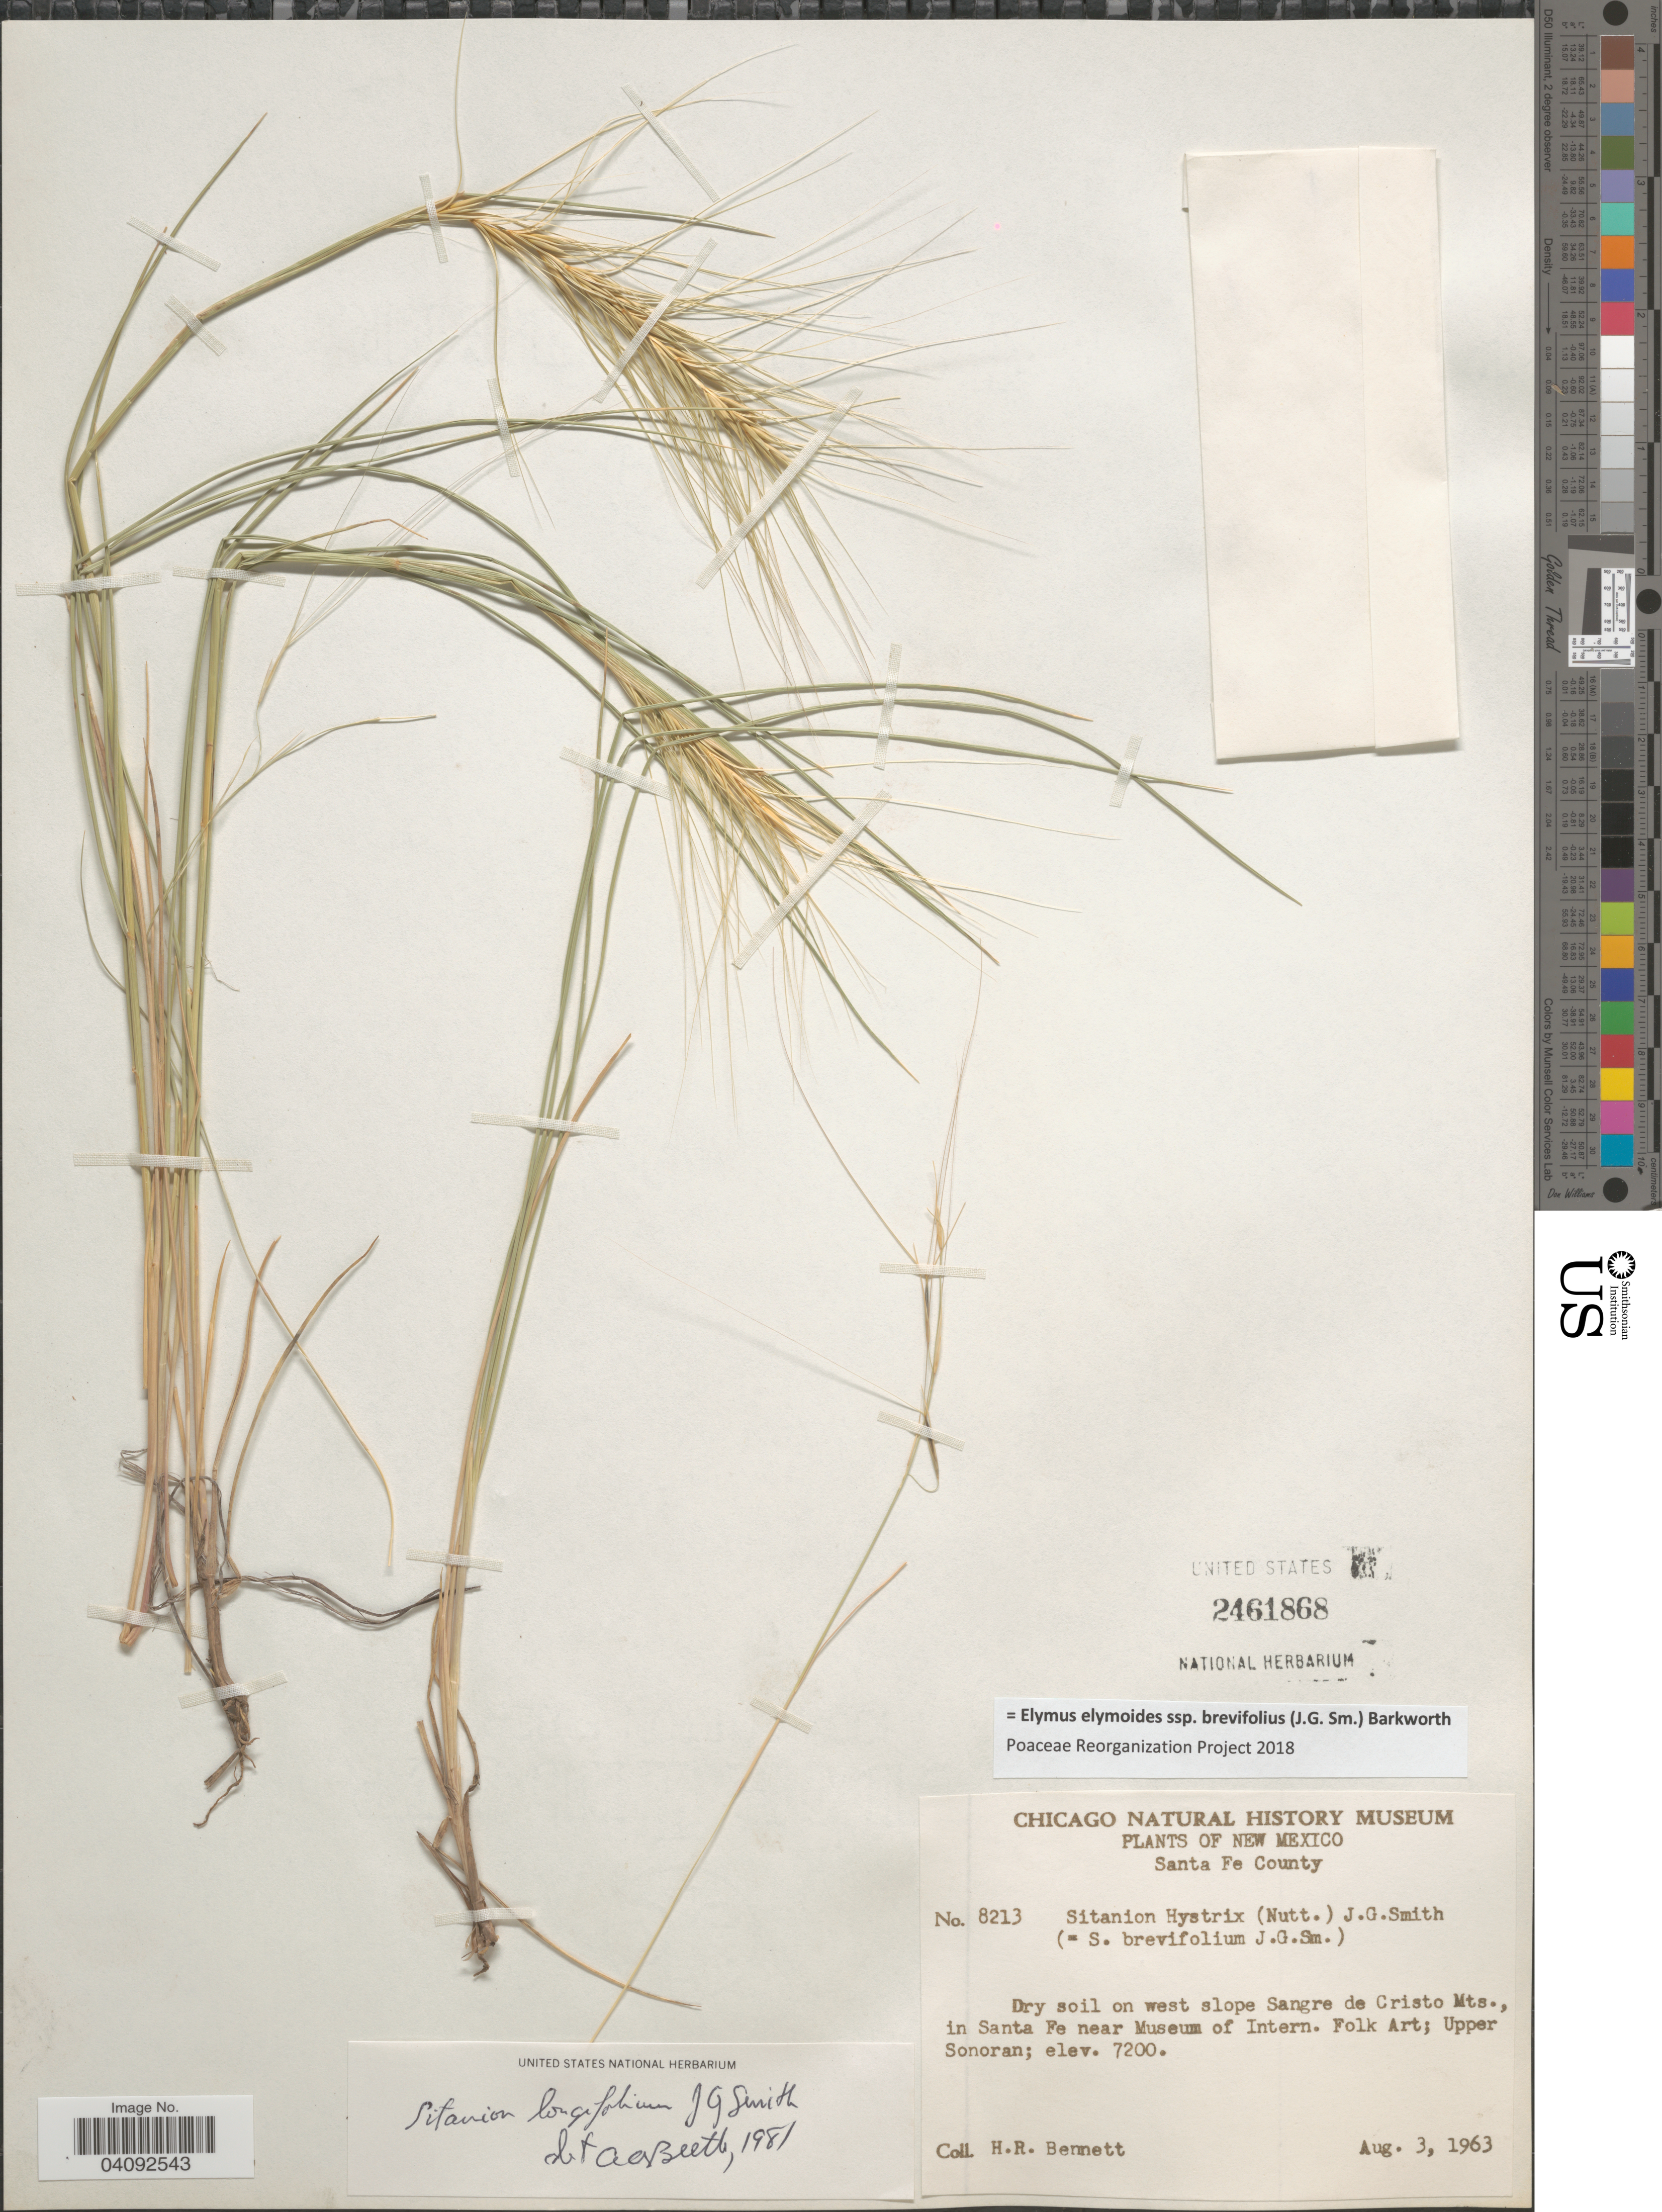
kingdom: Plantae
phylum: Tracheophyta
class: Liliopsida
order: Poales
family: Poaceae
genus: Elymus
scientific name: Elymus elymoides subsp. brevifolius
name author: (J.G. Sm.) Barkworth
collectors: H. R. Bennett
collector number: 8213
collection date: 1963-08-03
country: United States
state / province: New Mexico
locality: Santa Fe County. Dry soil on west slope Sangre de Cristo Mts., in Santa Fe near Museum of Intern. Folk Art; Upper Sonoran.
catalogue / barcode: US 2461868